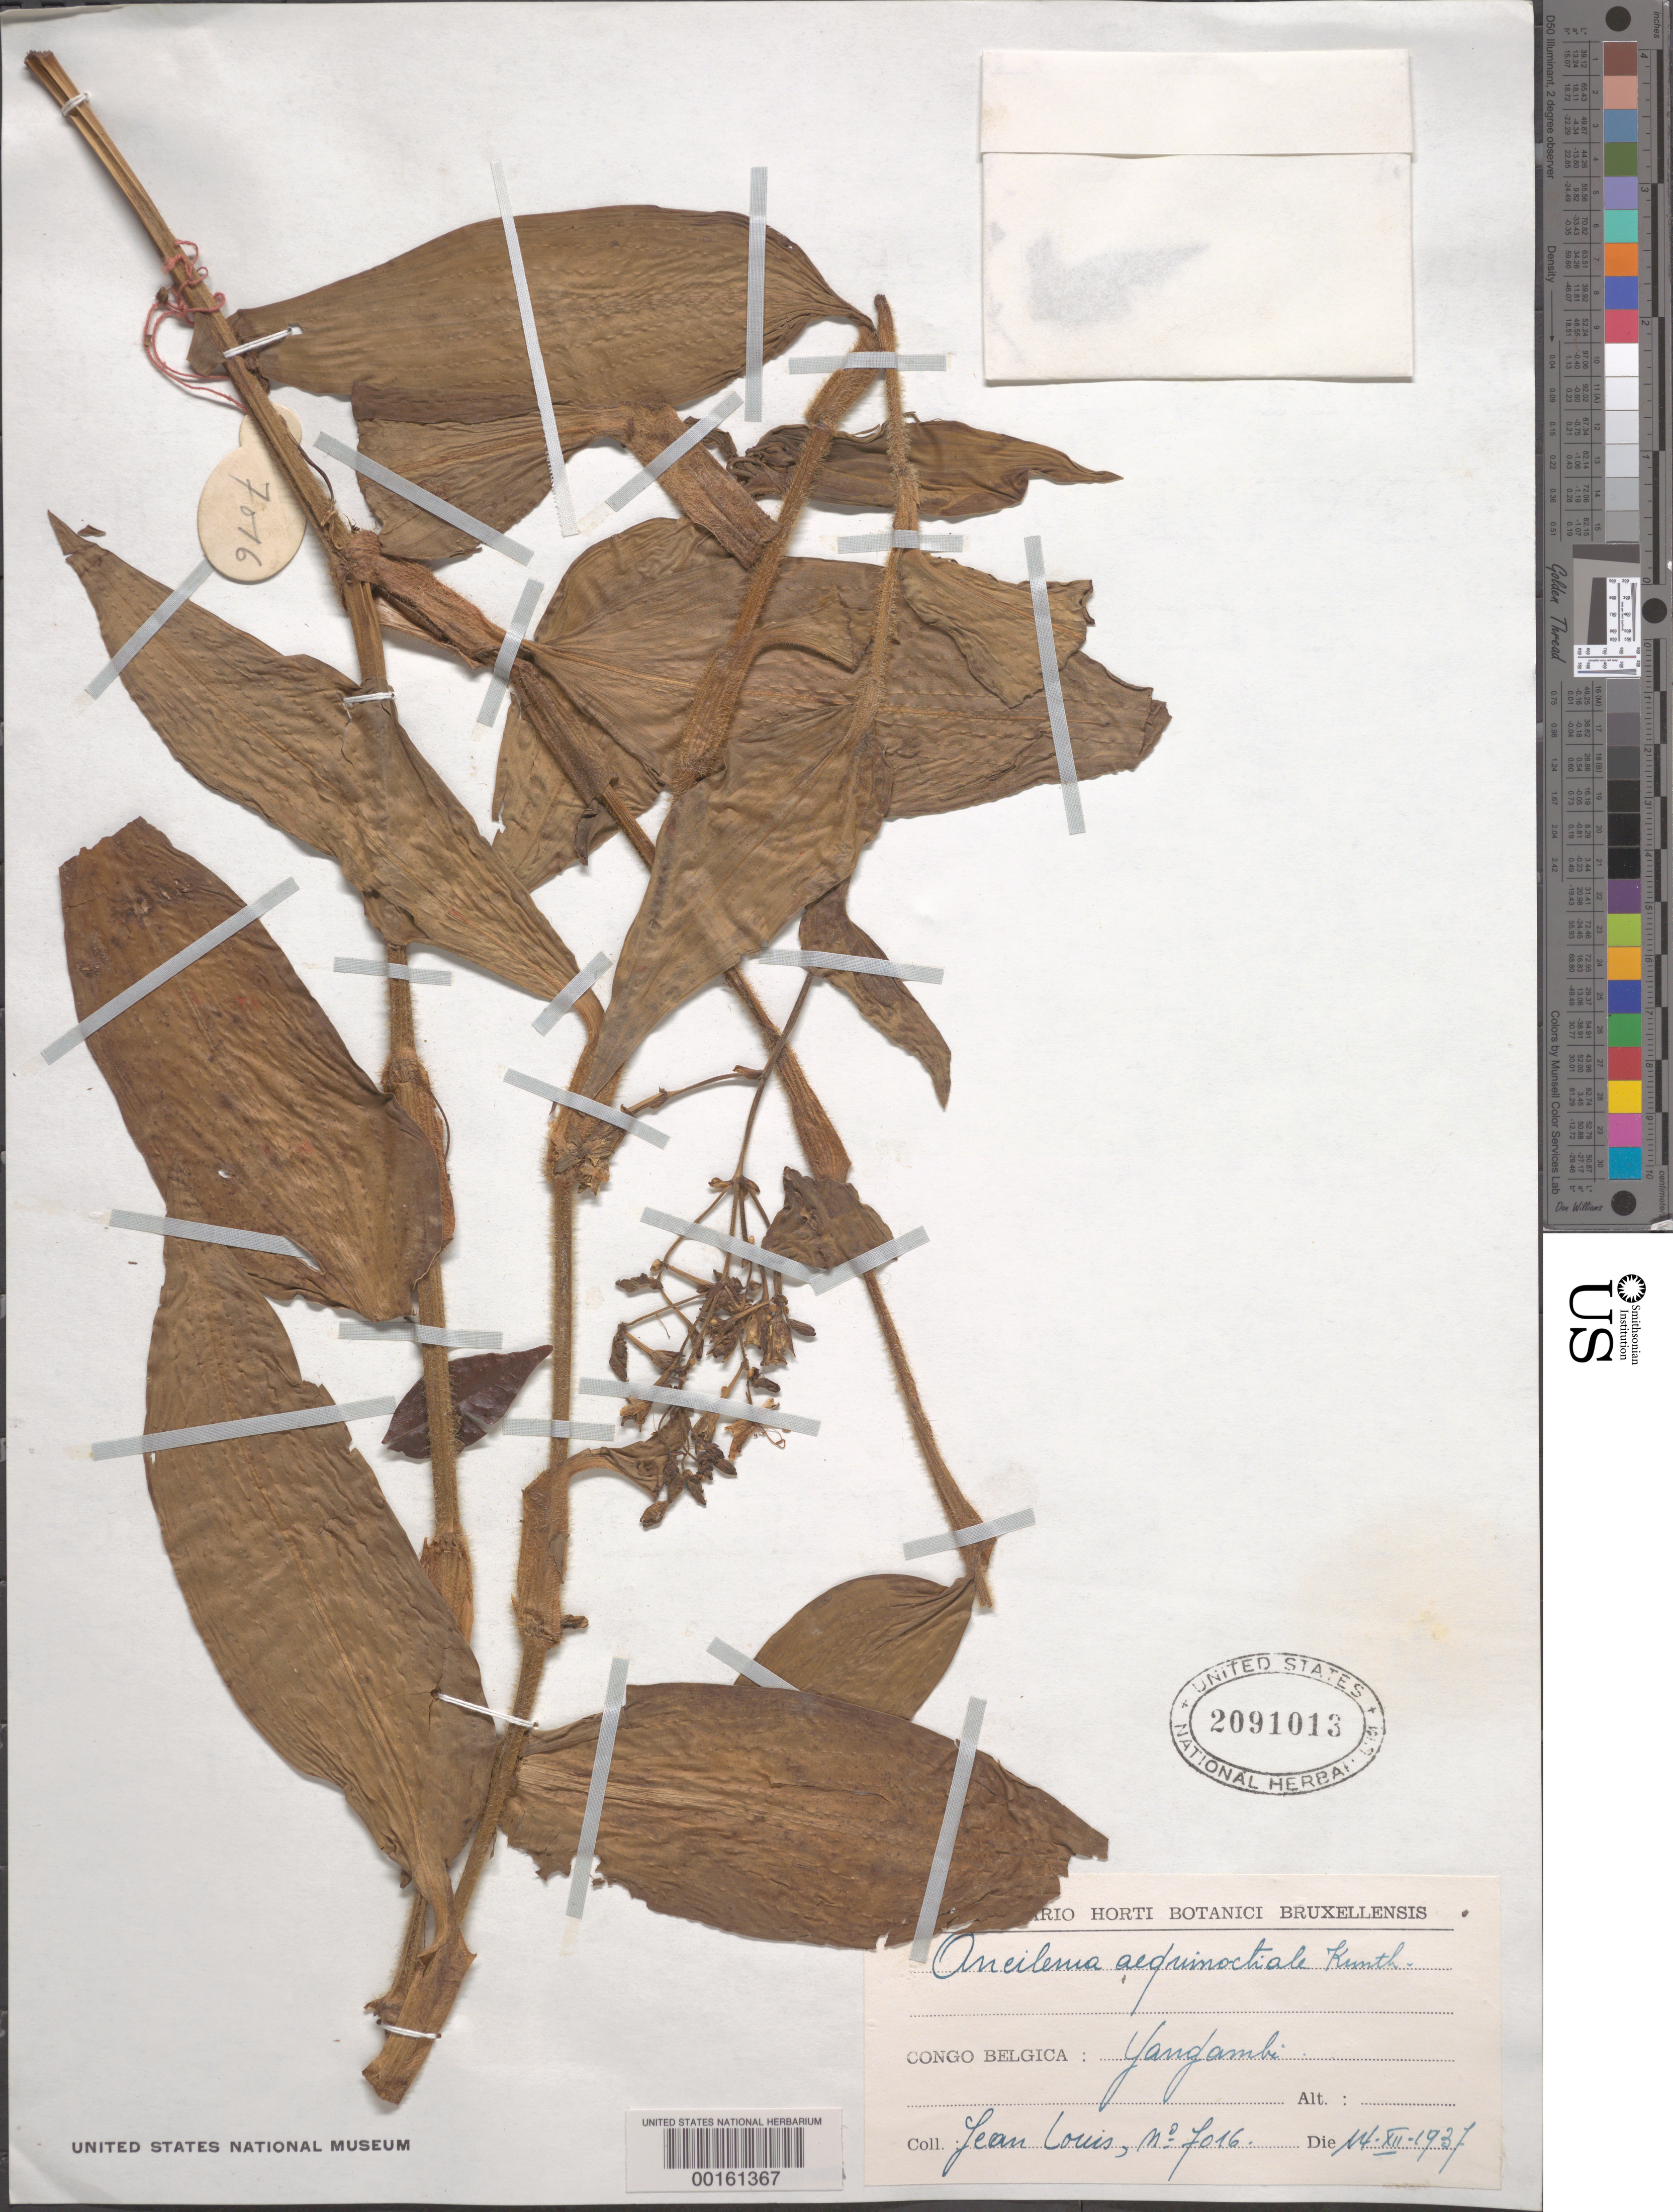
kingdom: Plantae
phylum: Tracheophyta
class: Liliopsida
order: Commelinales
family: Commelinaceae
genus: Aneilema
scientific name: Aneilema aequinoctiale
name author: (P. Beauv.) Loudon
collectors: J. Louis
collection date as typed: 14 Jul 1937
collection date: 1937-07-14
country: Congo, Democratic Republic of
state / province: Tshopo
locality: Yangambi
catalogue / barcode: US 2091013